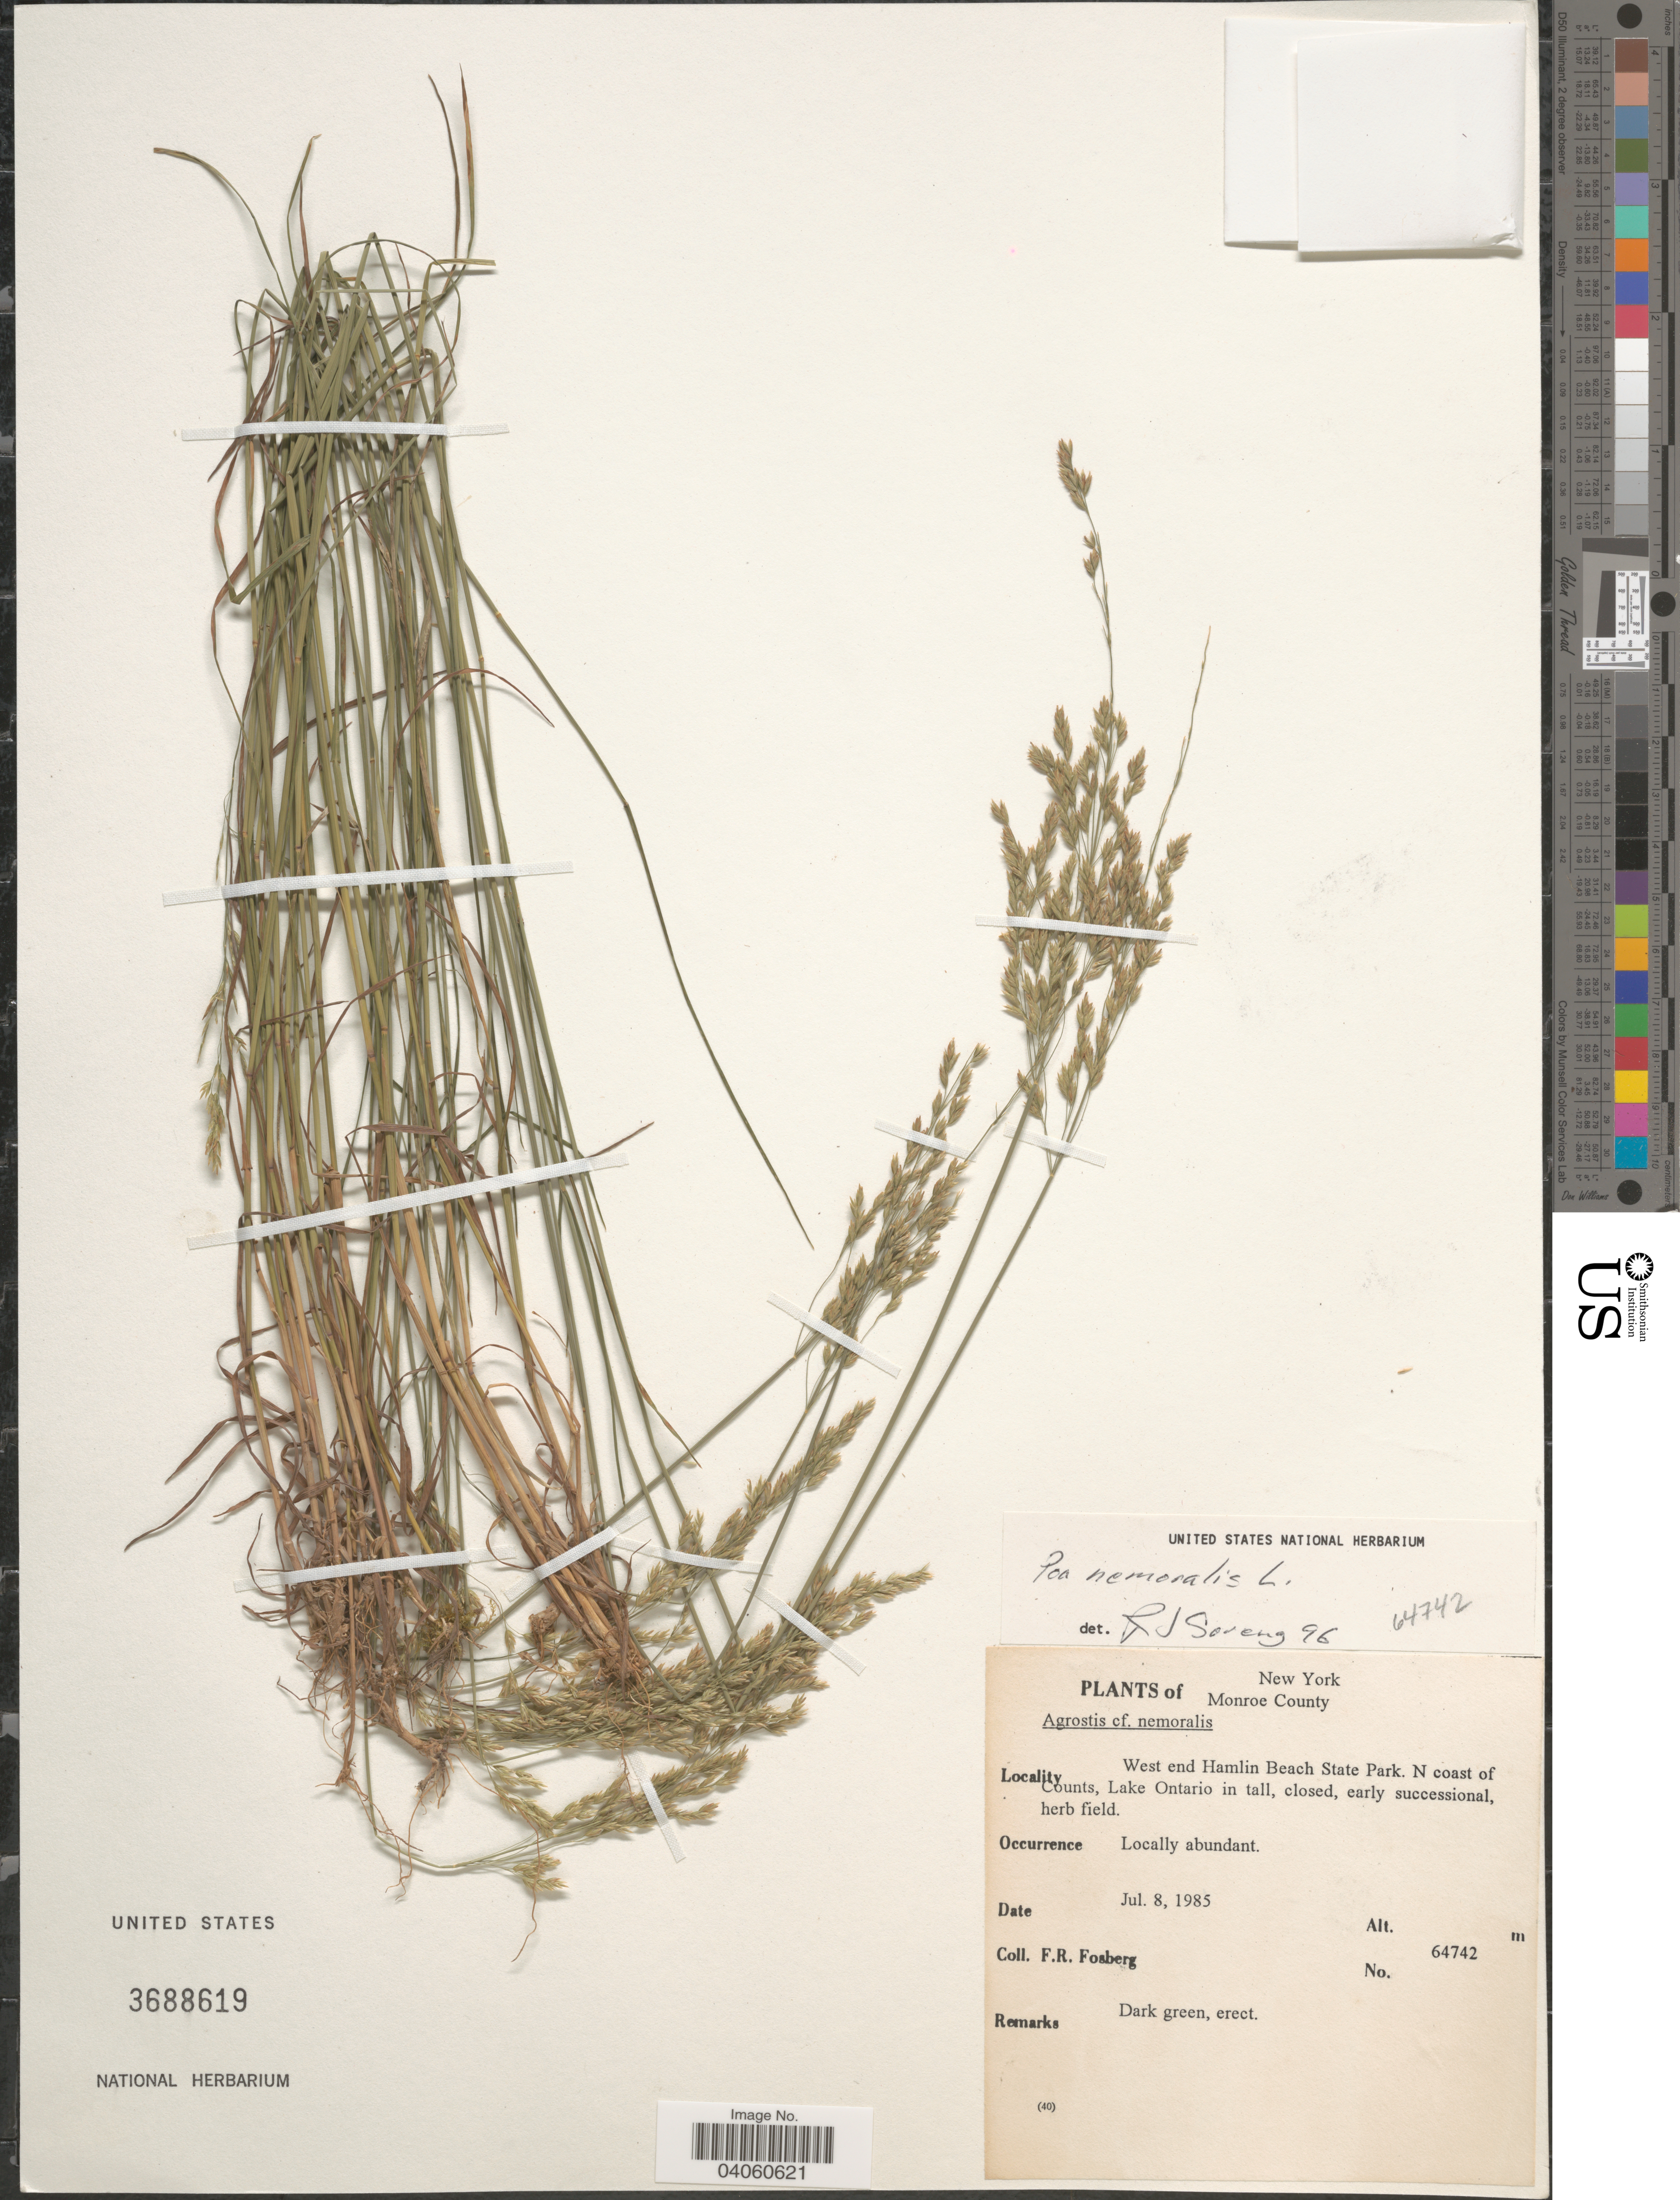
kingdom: Plantae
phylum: Tracheophyta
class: Liliopsida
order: Poales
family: Poaceae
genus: Poa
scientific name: Poa nemoralis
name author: L.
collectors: F. R. Fosberg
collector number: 64742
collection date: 1985-07-08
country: United States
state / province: New York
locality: Monroe County. West end Hamlin Beach State Park. N coast of Counts, Lake Ontario in tall, early successional, herb field.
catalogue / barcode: US 3688619